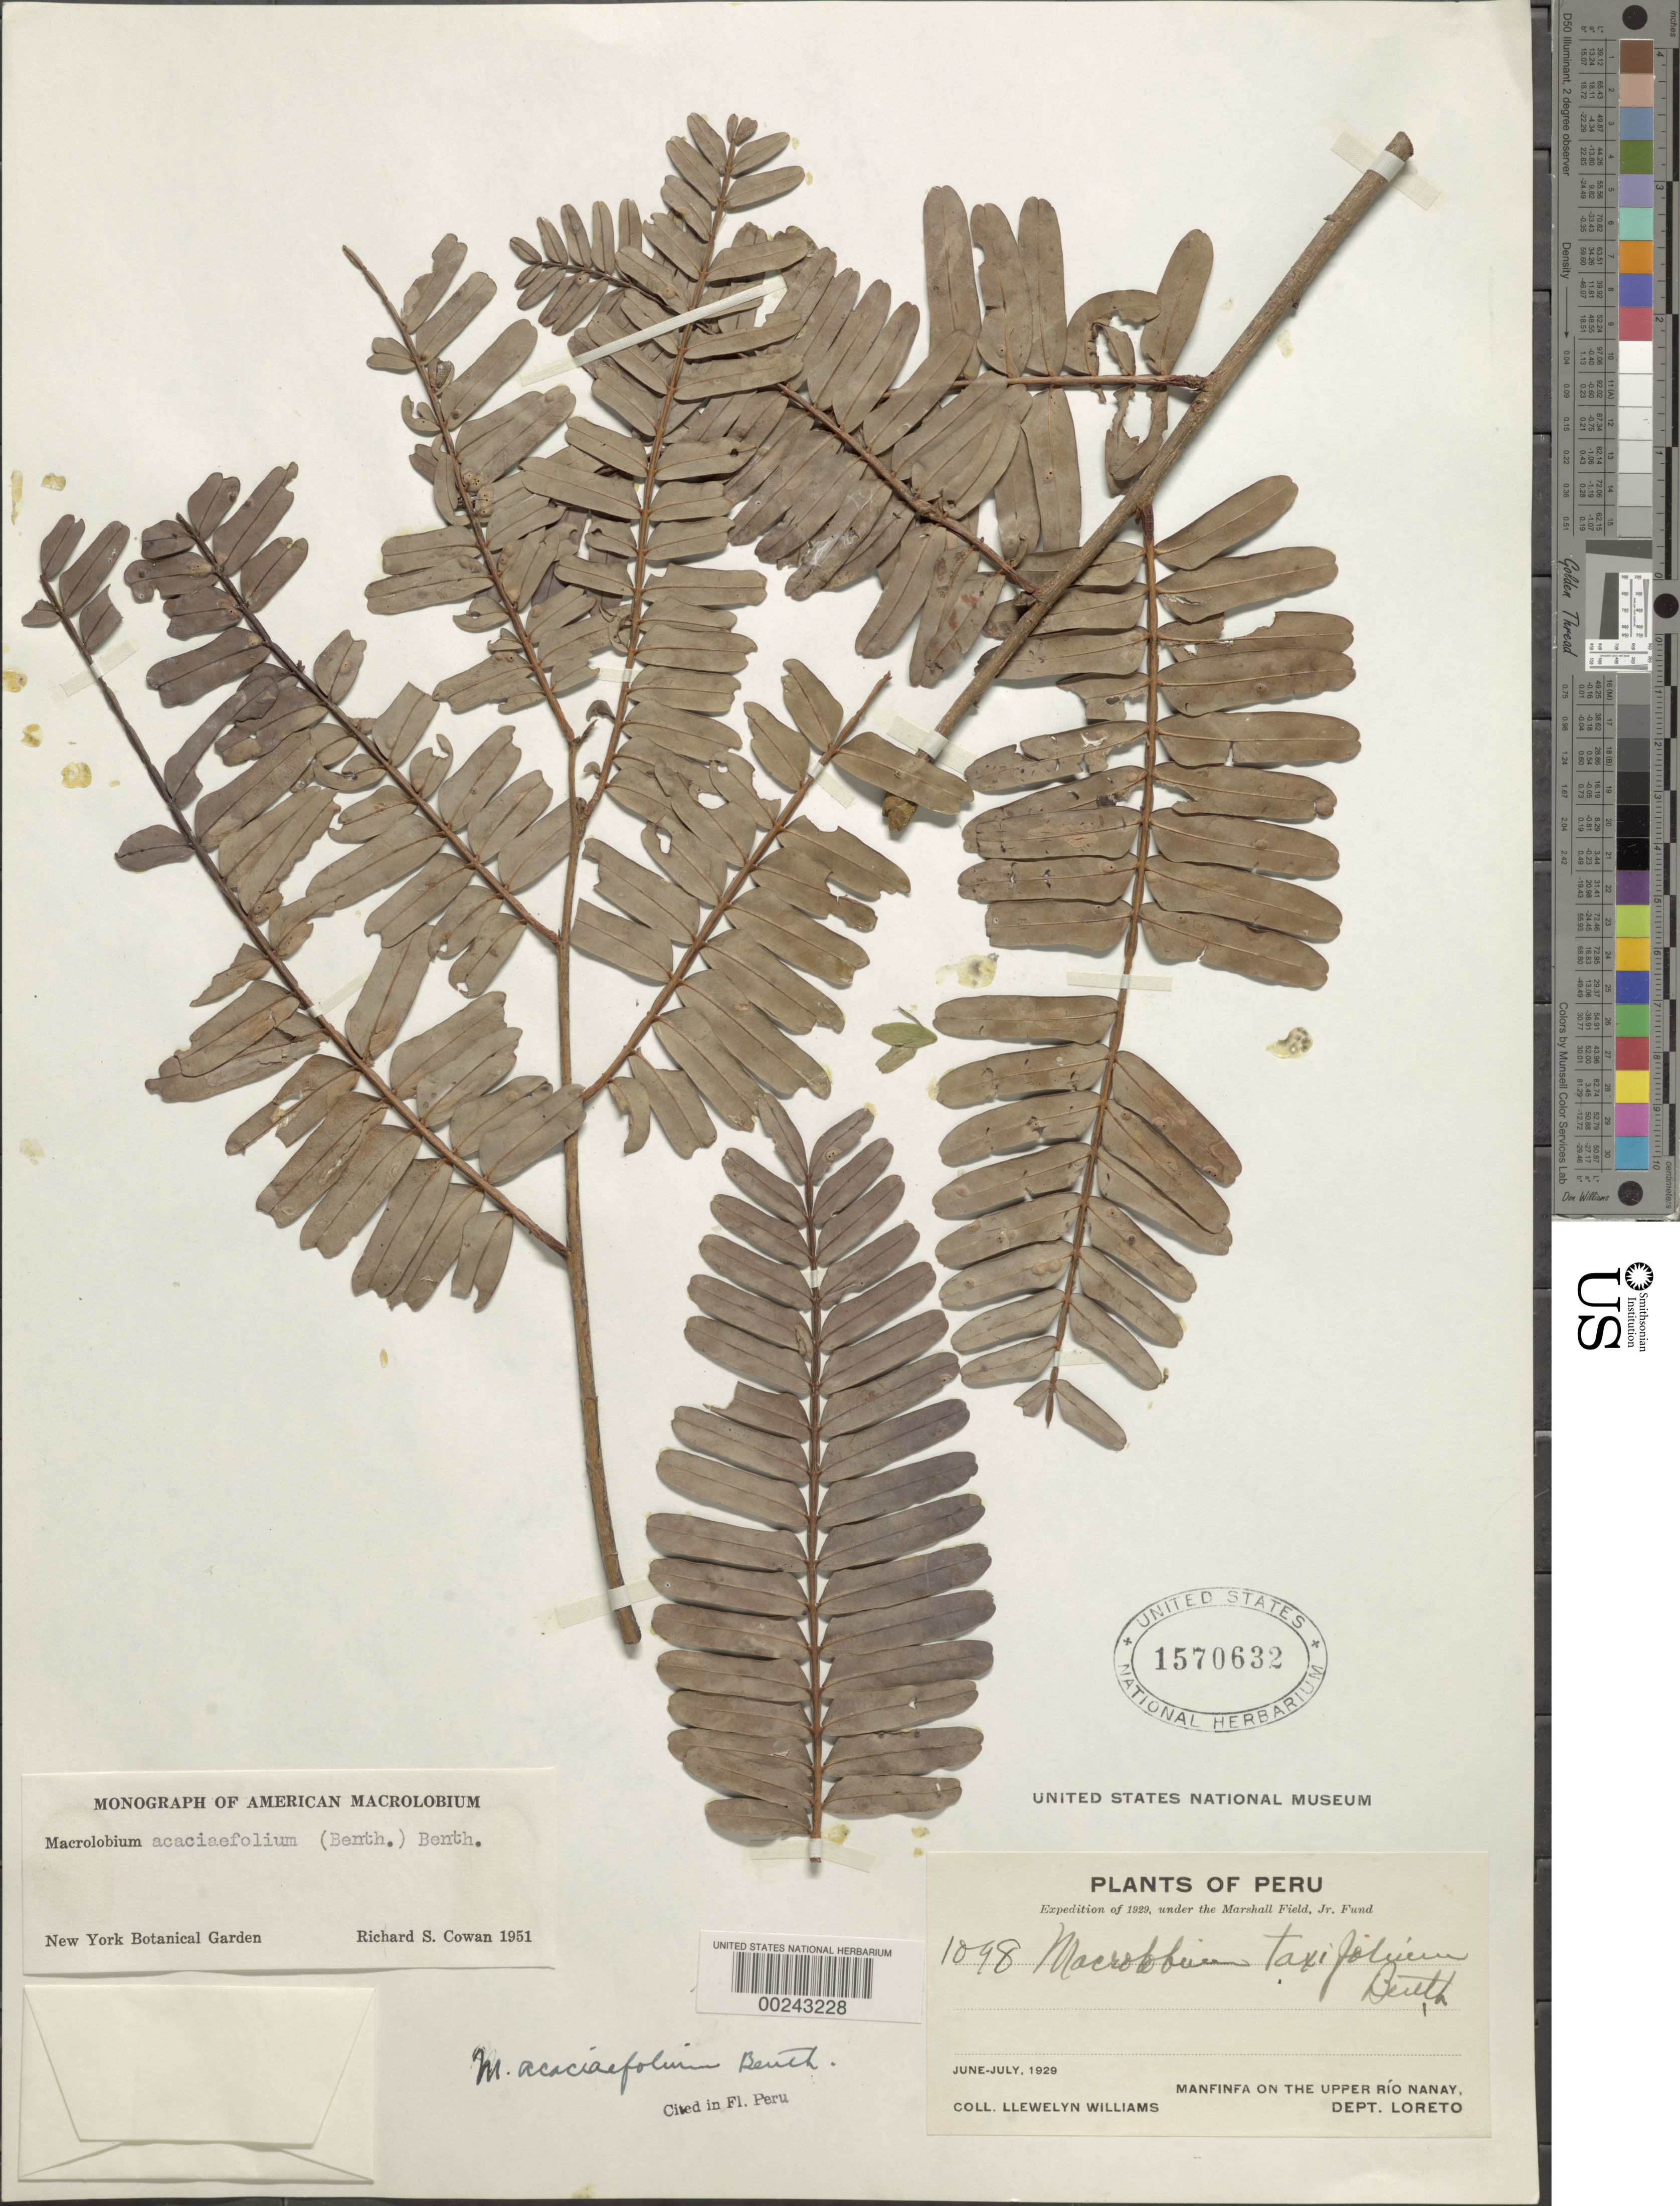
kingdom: Plantae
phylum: Tracheophyta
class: Magnoliopsida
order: Fabales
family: Fabaceae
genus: Macrolobium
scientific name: Macrolobium acaciifolium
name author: (Benth.) Benth.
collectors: Ll. Williams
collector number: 1098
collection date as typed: Jun 1929 to -- Jul 1929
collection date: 1929-06/1929-07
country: Peru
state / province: Loreto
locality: Manfinfa on the upper rio nanay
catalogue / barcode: US 1570632